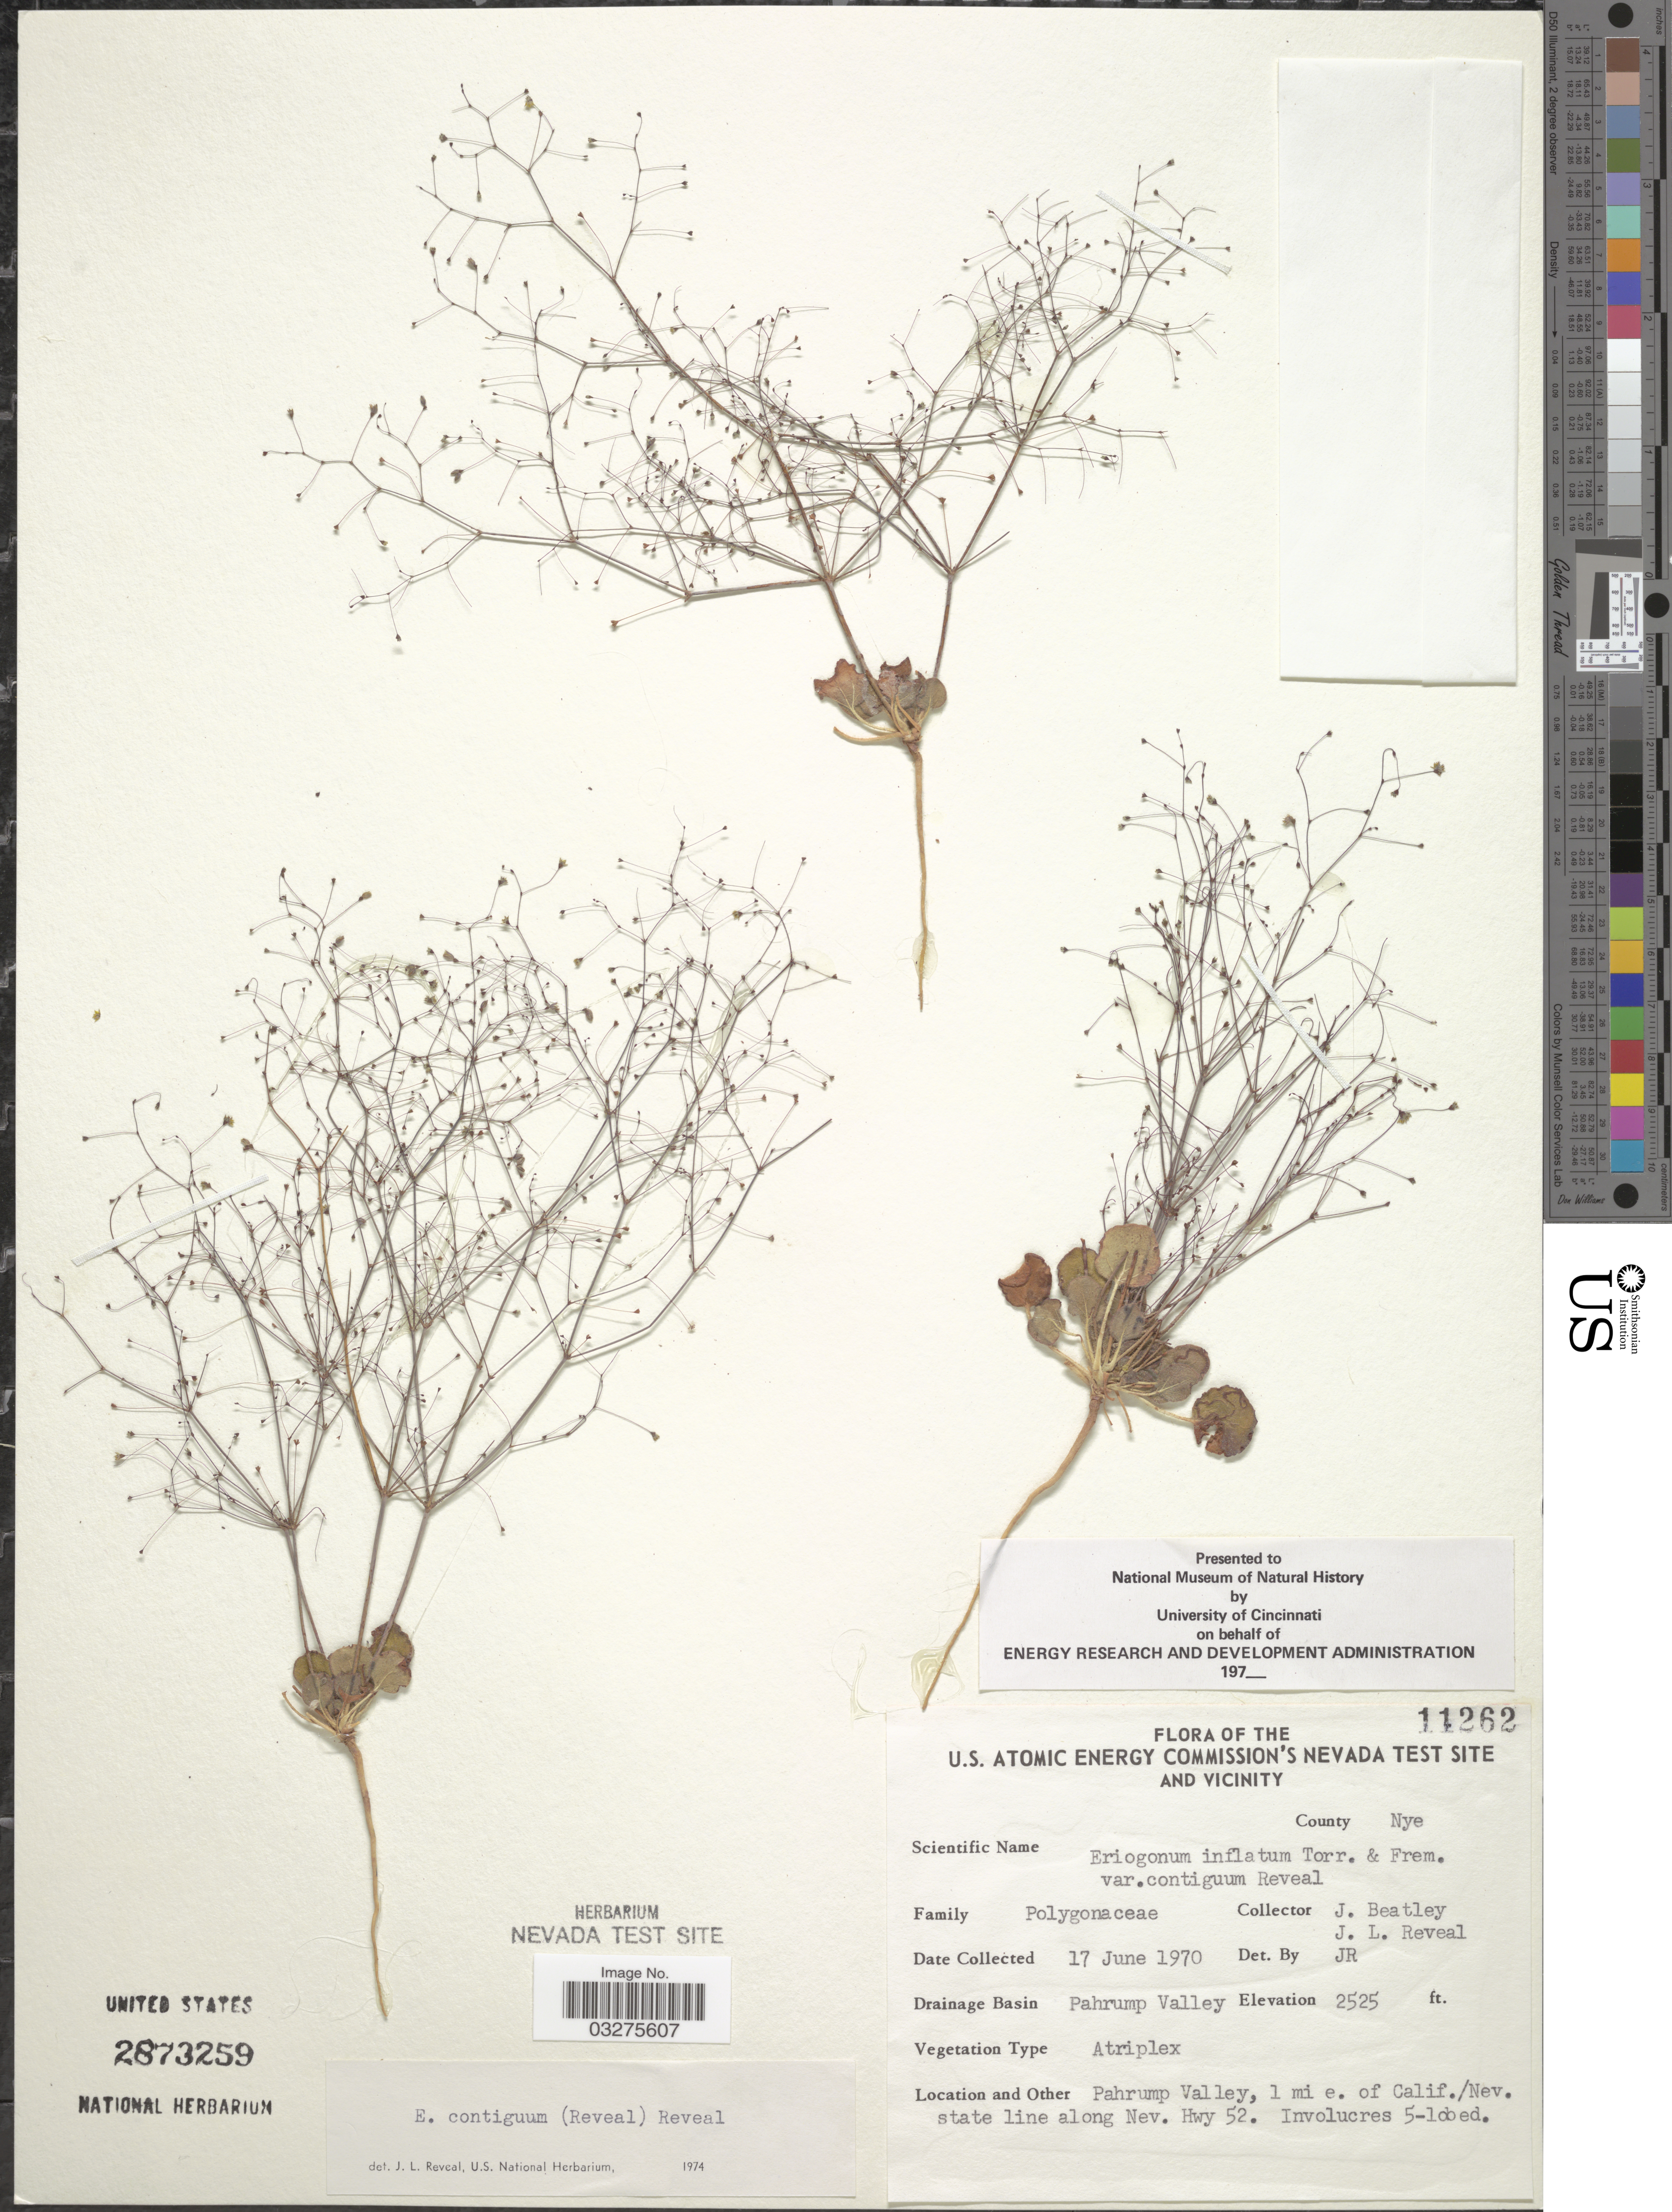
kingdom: Plantae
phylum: Tracheophyta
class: Magnoliopsida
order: Caryophyllales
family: Polygonaceae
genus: Eriogonum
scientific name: Eriogonum contiguum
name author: (Reveal) Reveal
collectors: J. C. Beatley & J. L. Reveal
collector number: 11262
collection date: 1970-06-17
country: United States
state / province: Nevada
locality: U.S. Atomic Energy Commission's Nevada Test Site and vicinity. County Nye. Drainage Basin Pahrump Valley. Pahrump Valley, 1 mi e. of Calif./Nev. state line along Nev. Hwy 52.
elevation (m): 770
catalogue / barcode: US 2873259